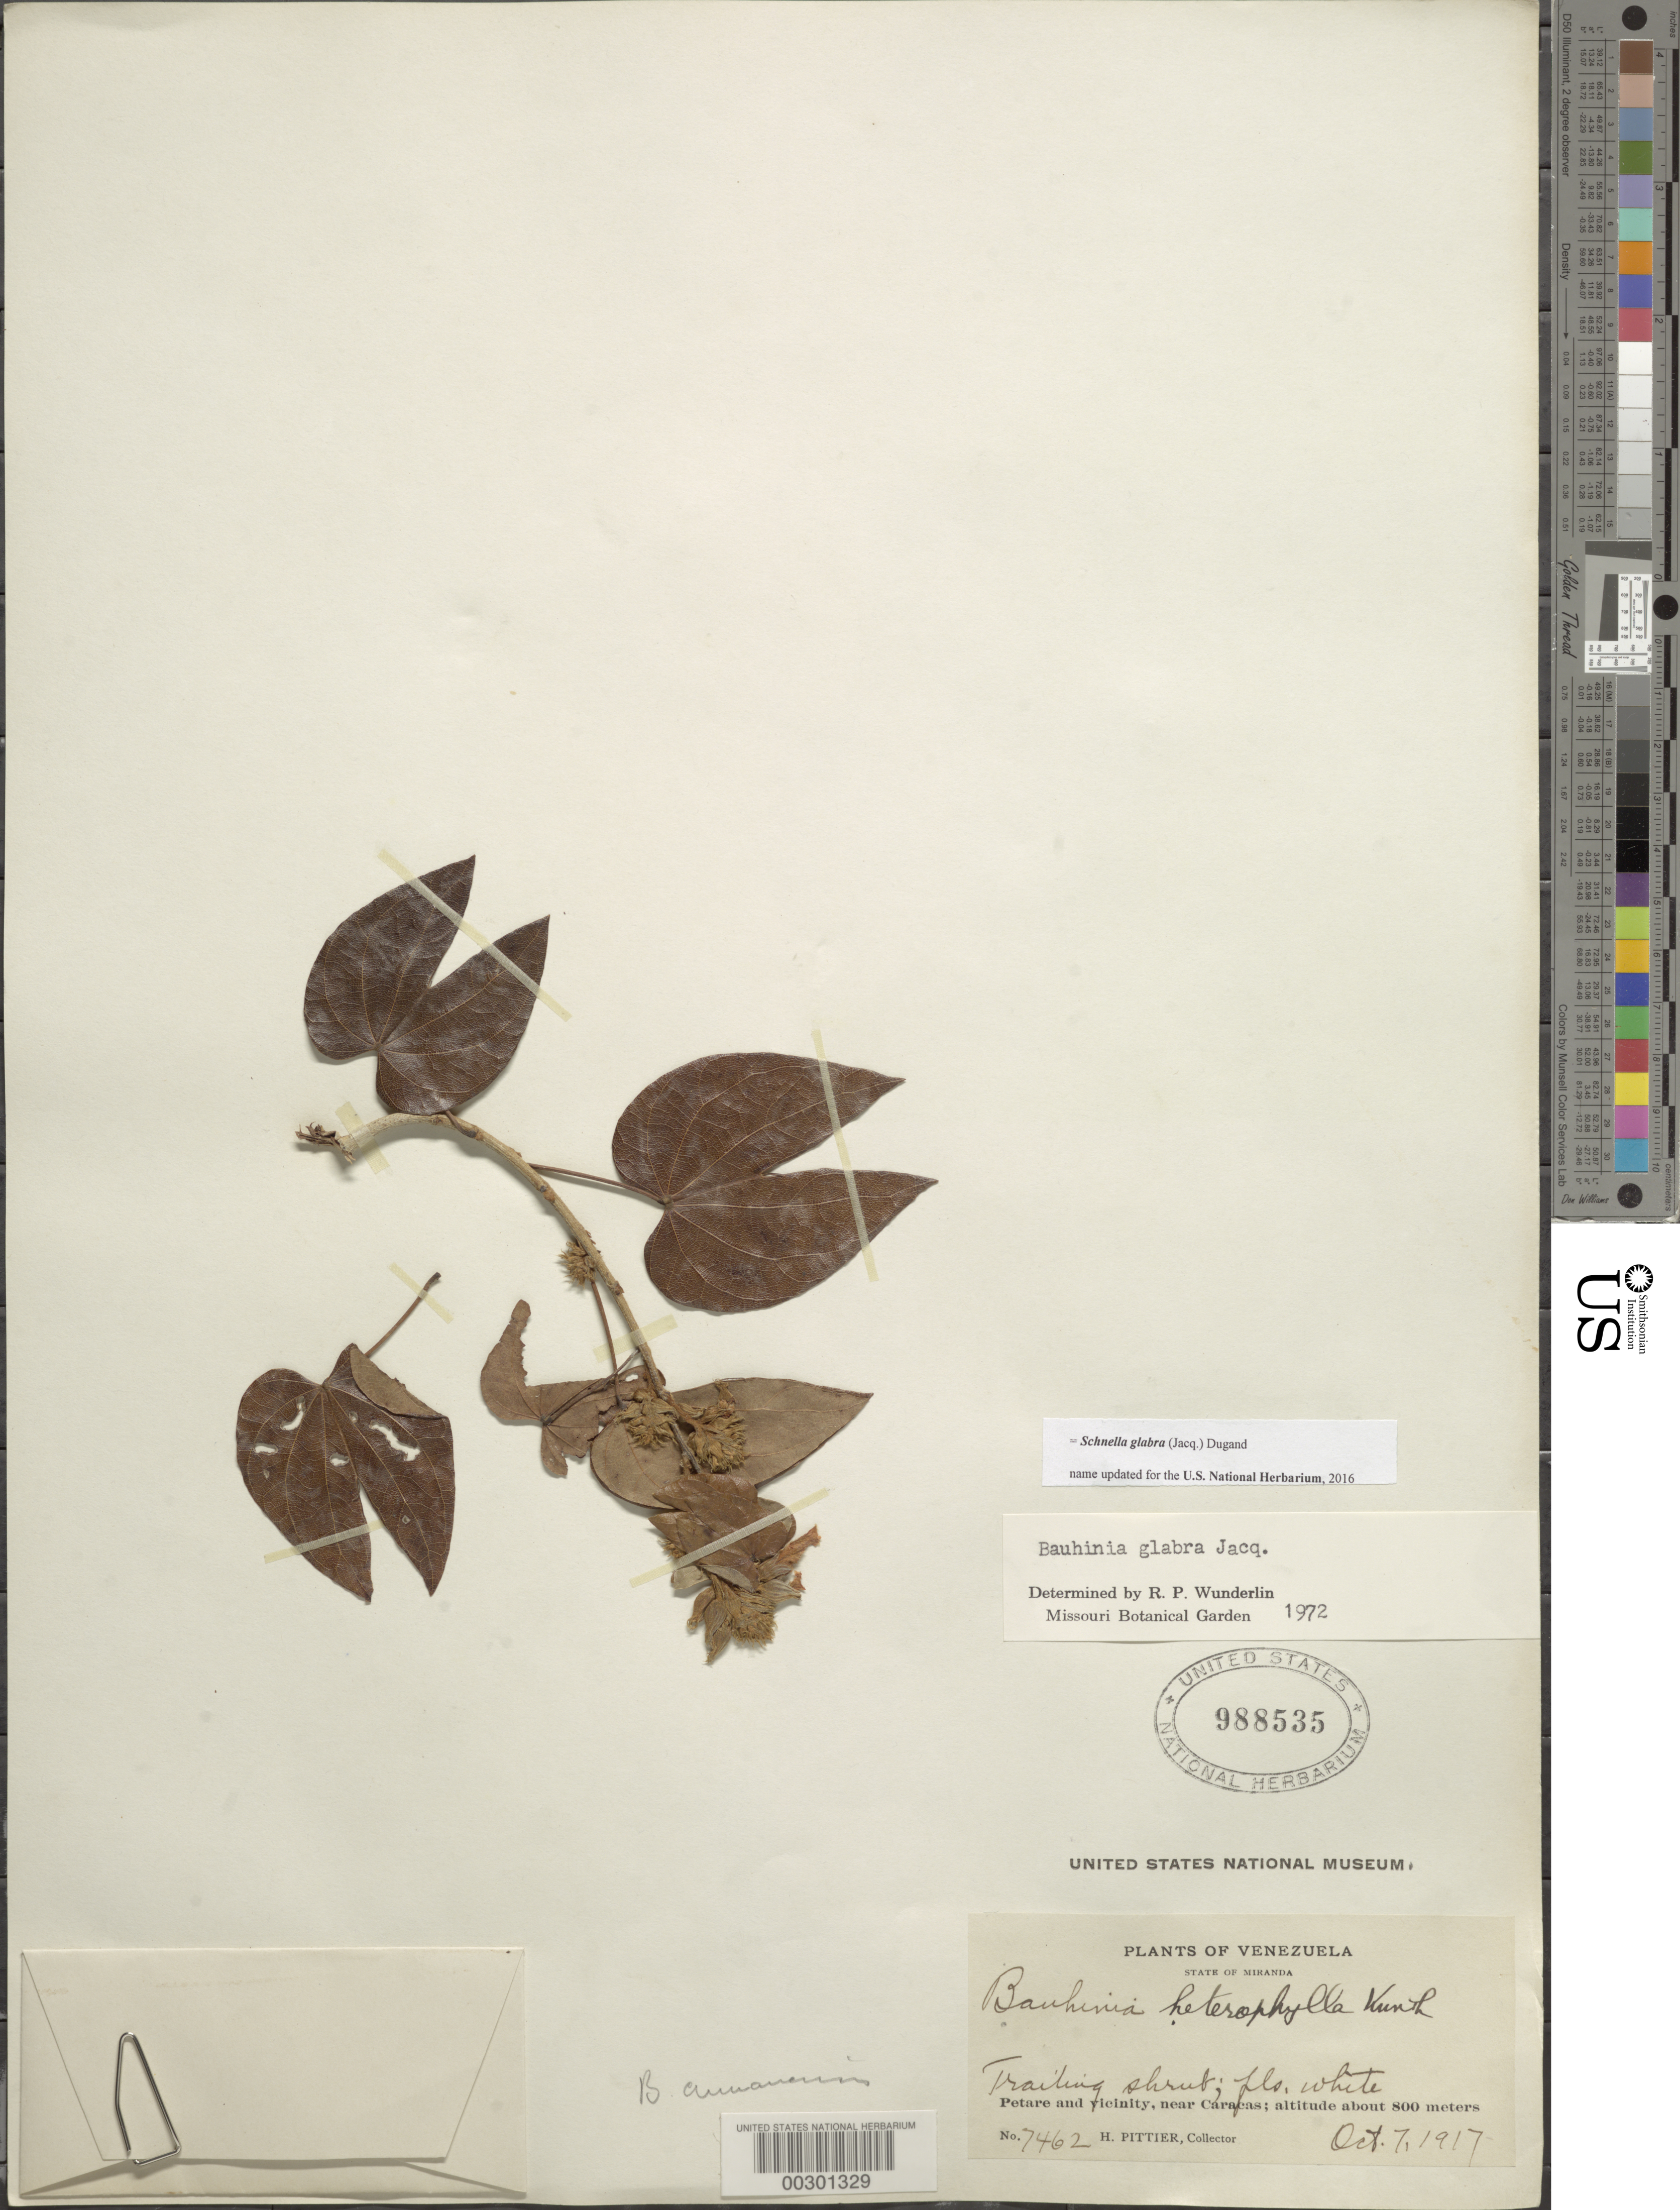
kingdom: Plantae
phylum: Tracheophyta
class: Magnoliopsida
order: Fabales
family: Fabaceae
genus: Schnella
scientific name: Schnella glabra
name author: (Jacq.) Dugand G.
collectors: H. F. Pittier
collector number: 7462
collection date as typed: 07 Oct 1917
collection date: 1917-10-07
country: Venezuela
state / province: Miranda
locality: Petare and vicinity near caracasvalencia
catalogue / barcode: US 988535